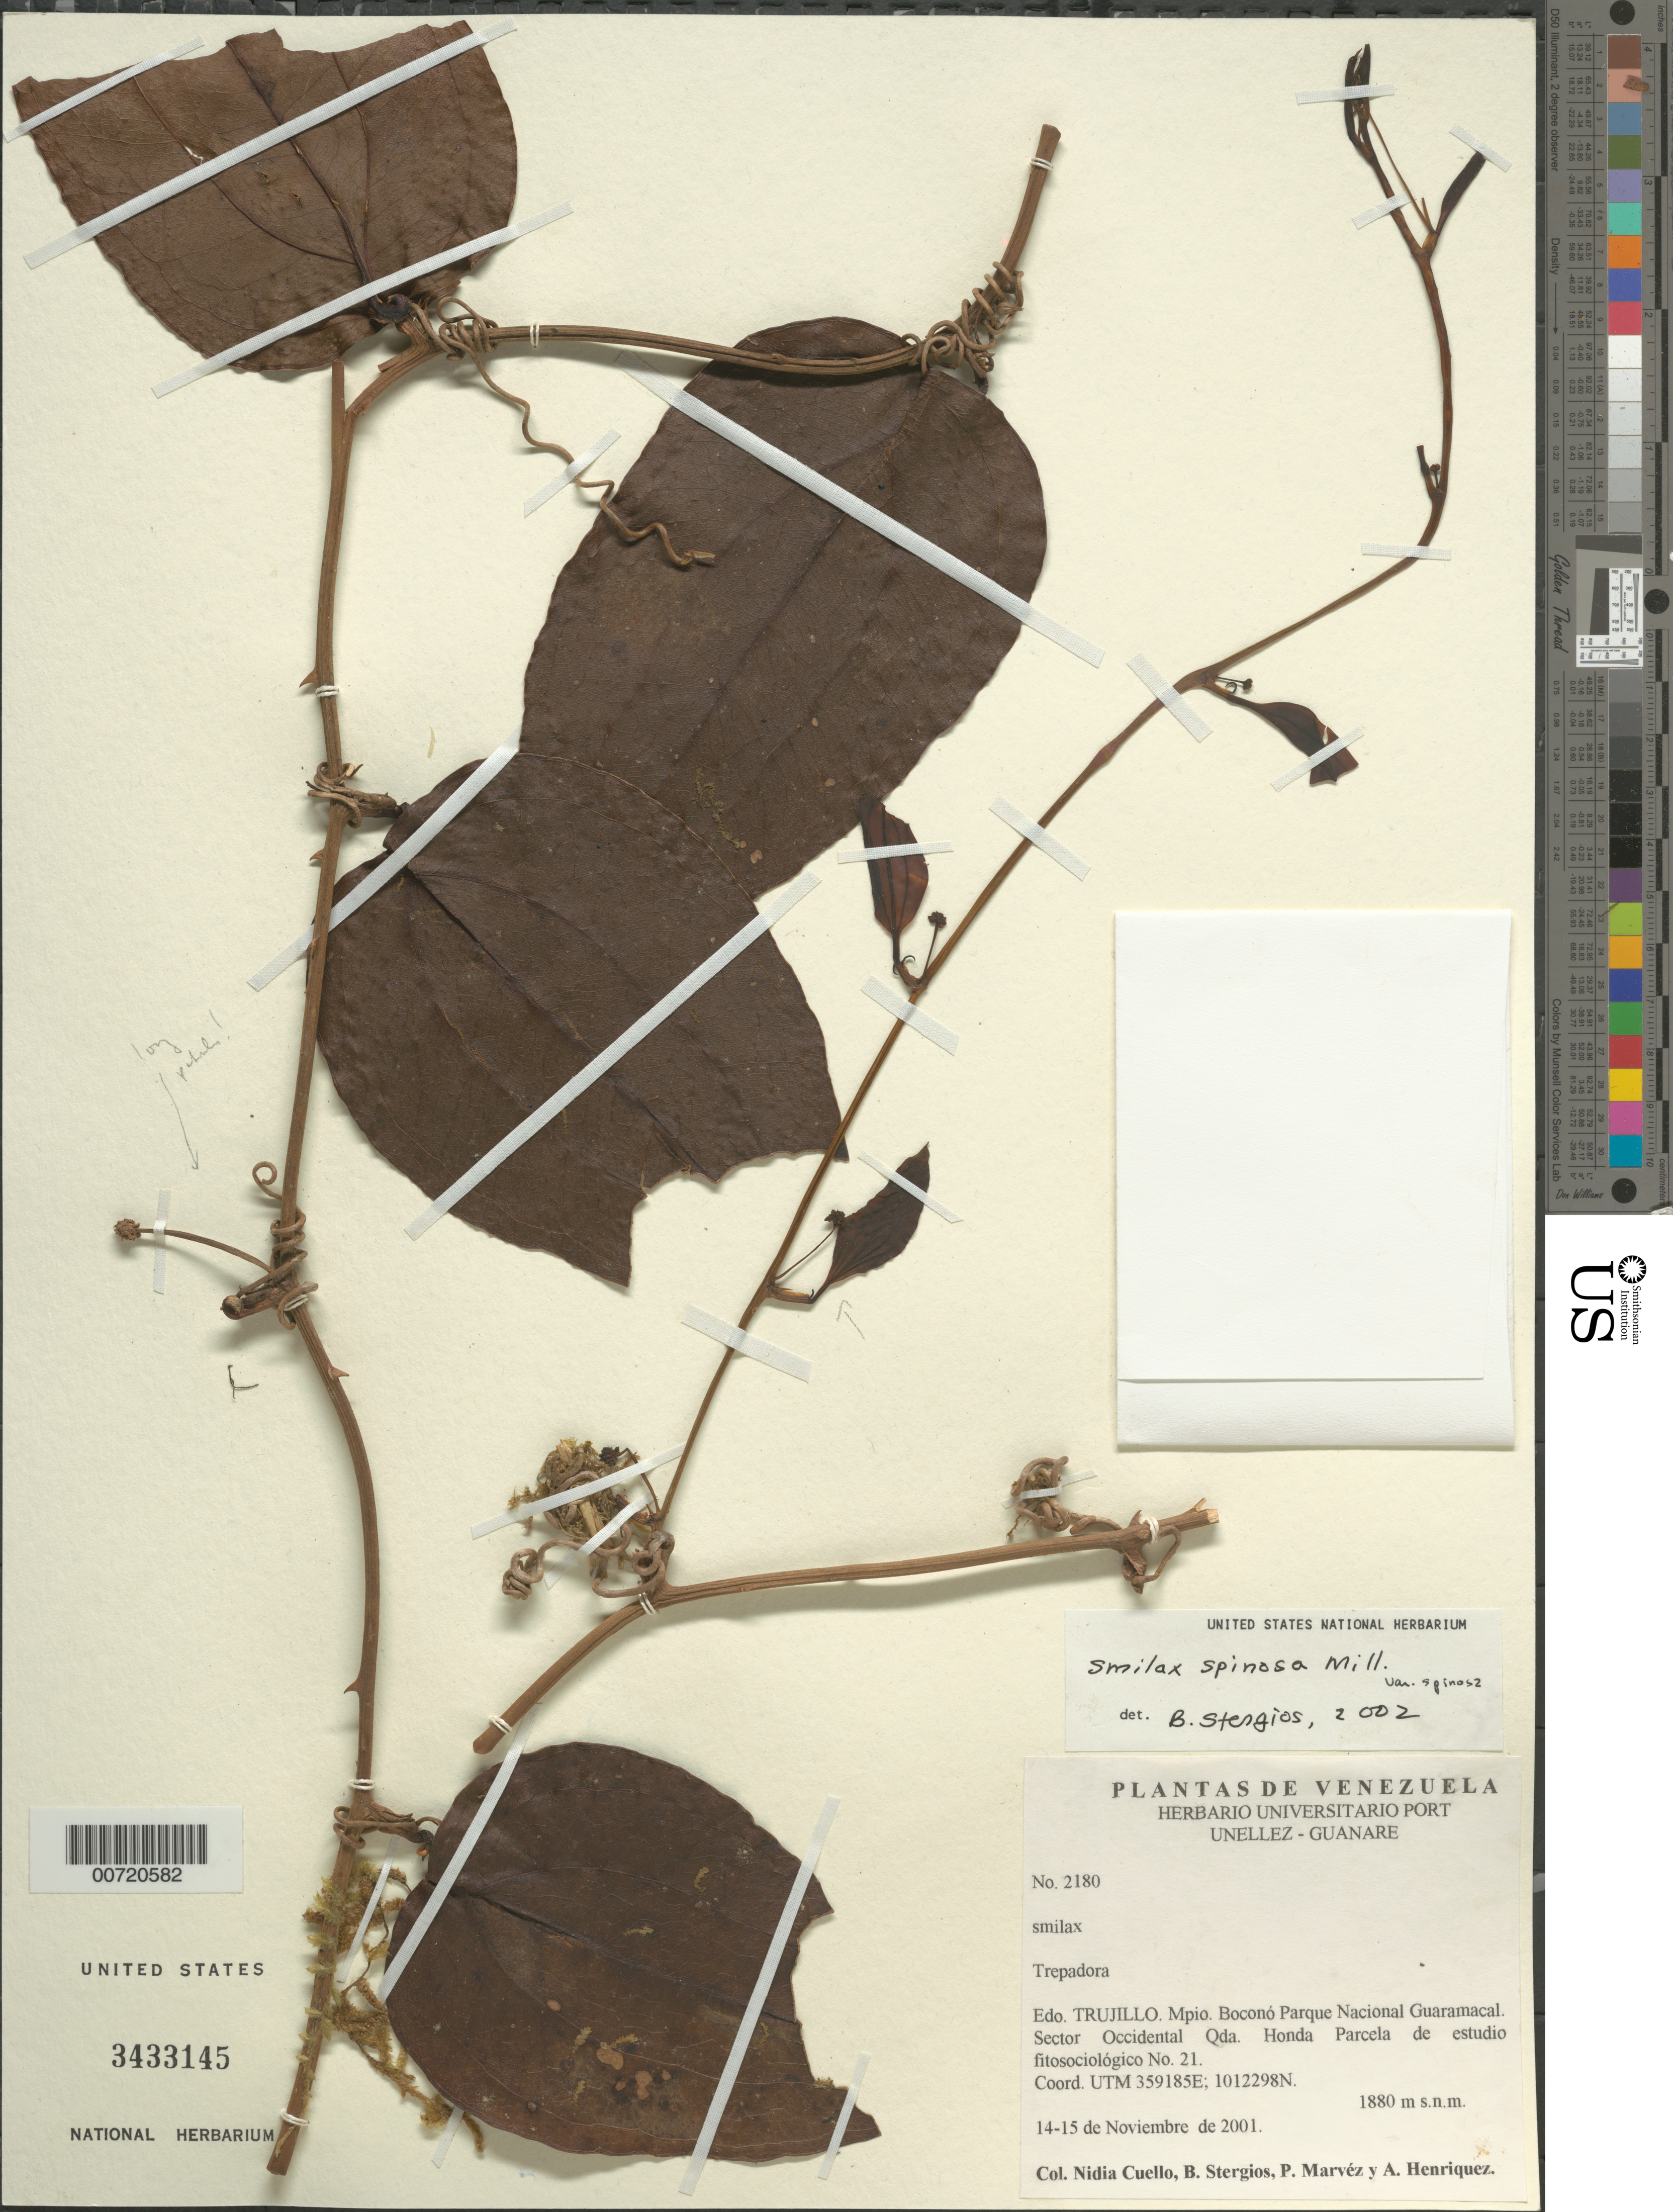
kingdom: Plantae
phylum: Tracheophyta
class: Liliopsida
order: Liliales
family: Smilacaceae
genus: Smilax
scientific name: Smilax spinosa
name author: Mill.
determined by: Dorr, L. J., (BOT), Smithsonian Institution - National Museum of Natural History (UNITED STATES)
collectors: N. L. Cuello, B. G. Stergios, P. Marvéz & A. Henriquez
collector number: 2180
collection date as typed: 14 Nov 2001 to 15 Nov 2001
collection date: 2001-11-14/2001-11-15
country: Venezuela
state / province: Trujillo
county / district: Boconó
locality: Parque Nacional Guaramacal. Sector occidental Qda. Honda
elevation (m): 1880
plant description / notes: PORT, US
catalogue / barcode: US 3433145